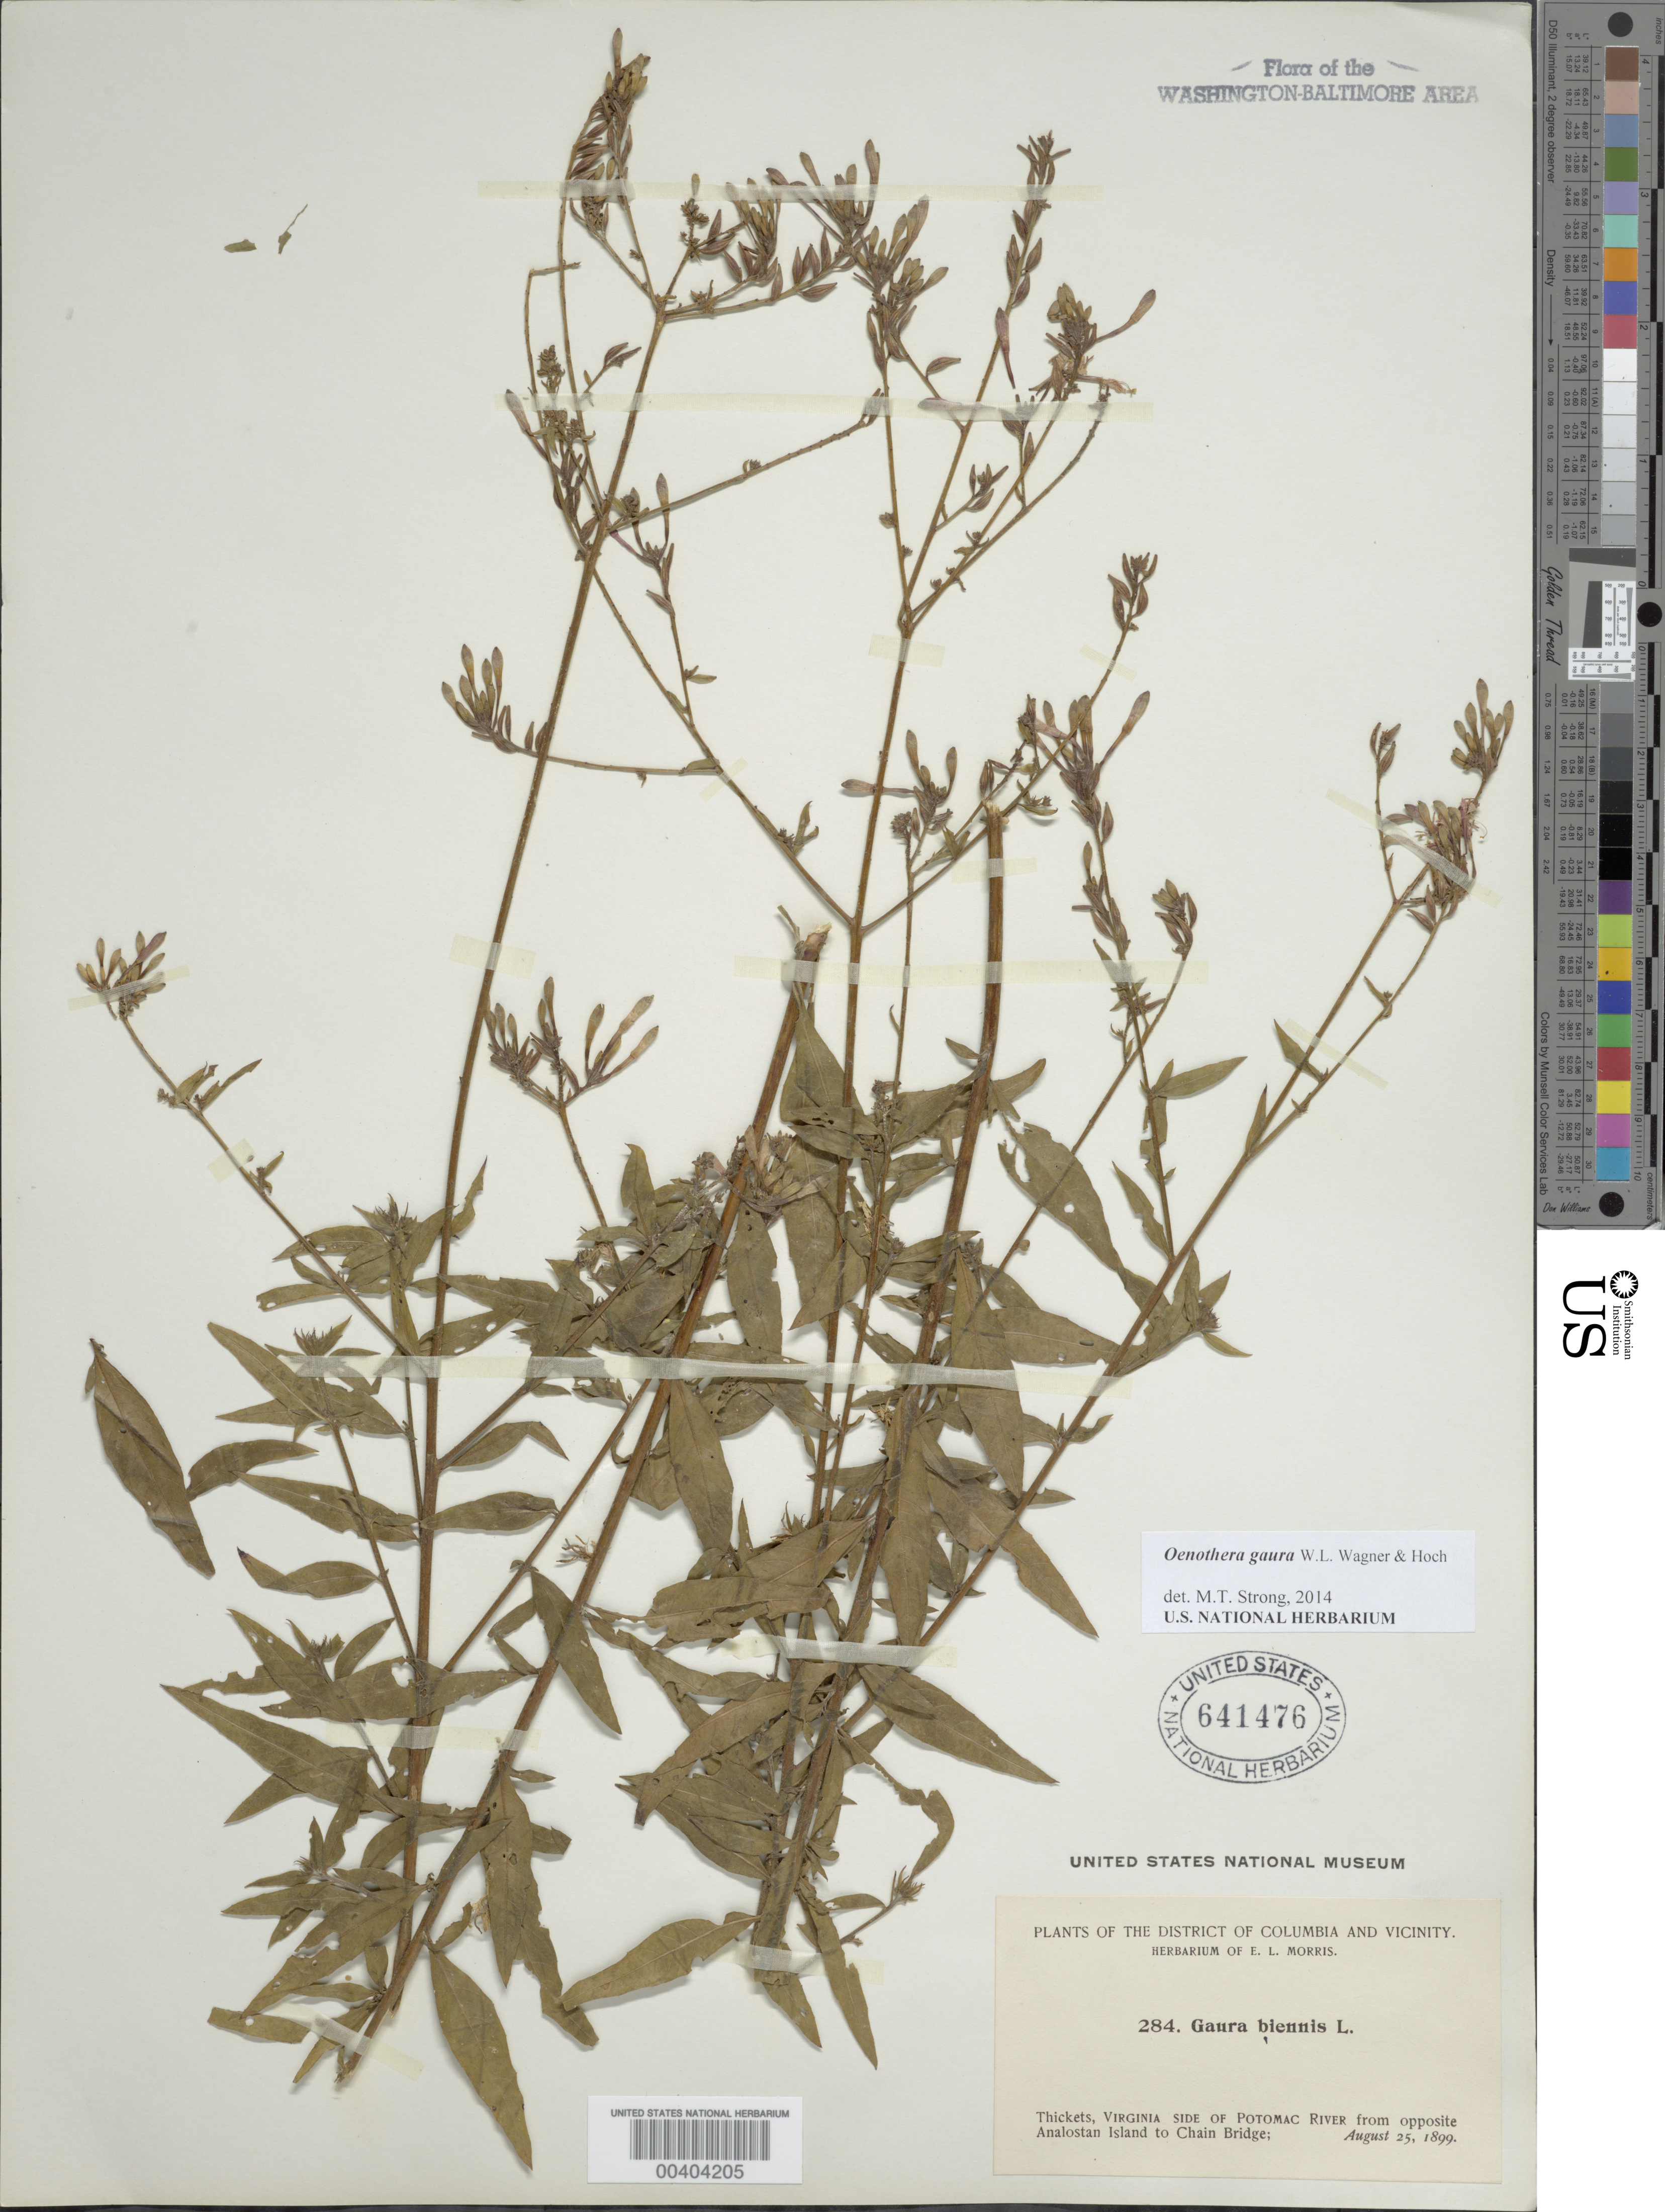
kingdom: Plantae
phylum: Tracheophyta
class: Magnoliopsida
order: Myrtales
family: Onagraceae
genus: Oenothera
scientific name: Oenothera gaura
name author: W.L. Wagner & Hoch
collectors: E. L. Morris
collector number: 284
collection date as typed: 25 Aug 1899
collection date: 1899-08-25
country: United States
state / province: Virginia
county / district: Arlington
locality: Virginia side of Potomac River from opposite Analostan Island to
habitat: Thickets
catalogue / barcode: US 641476